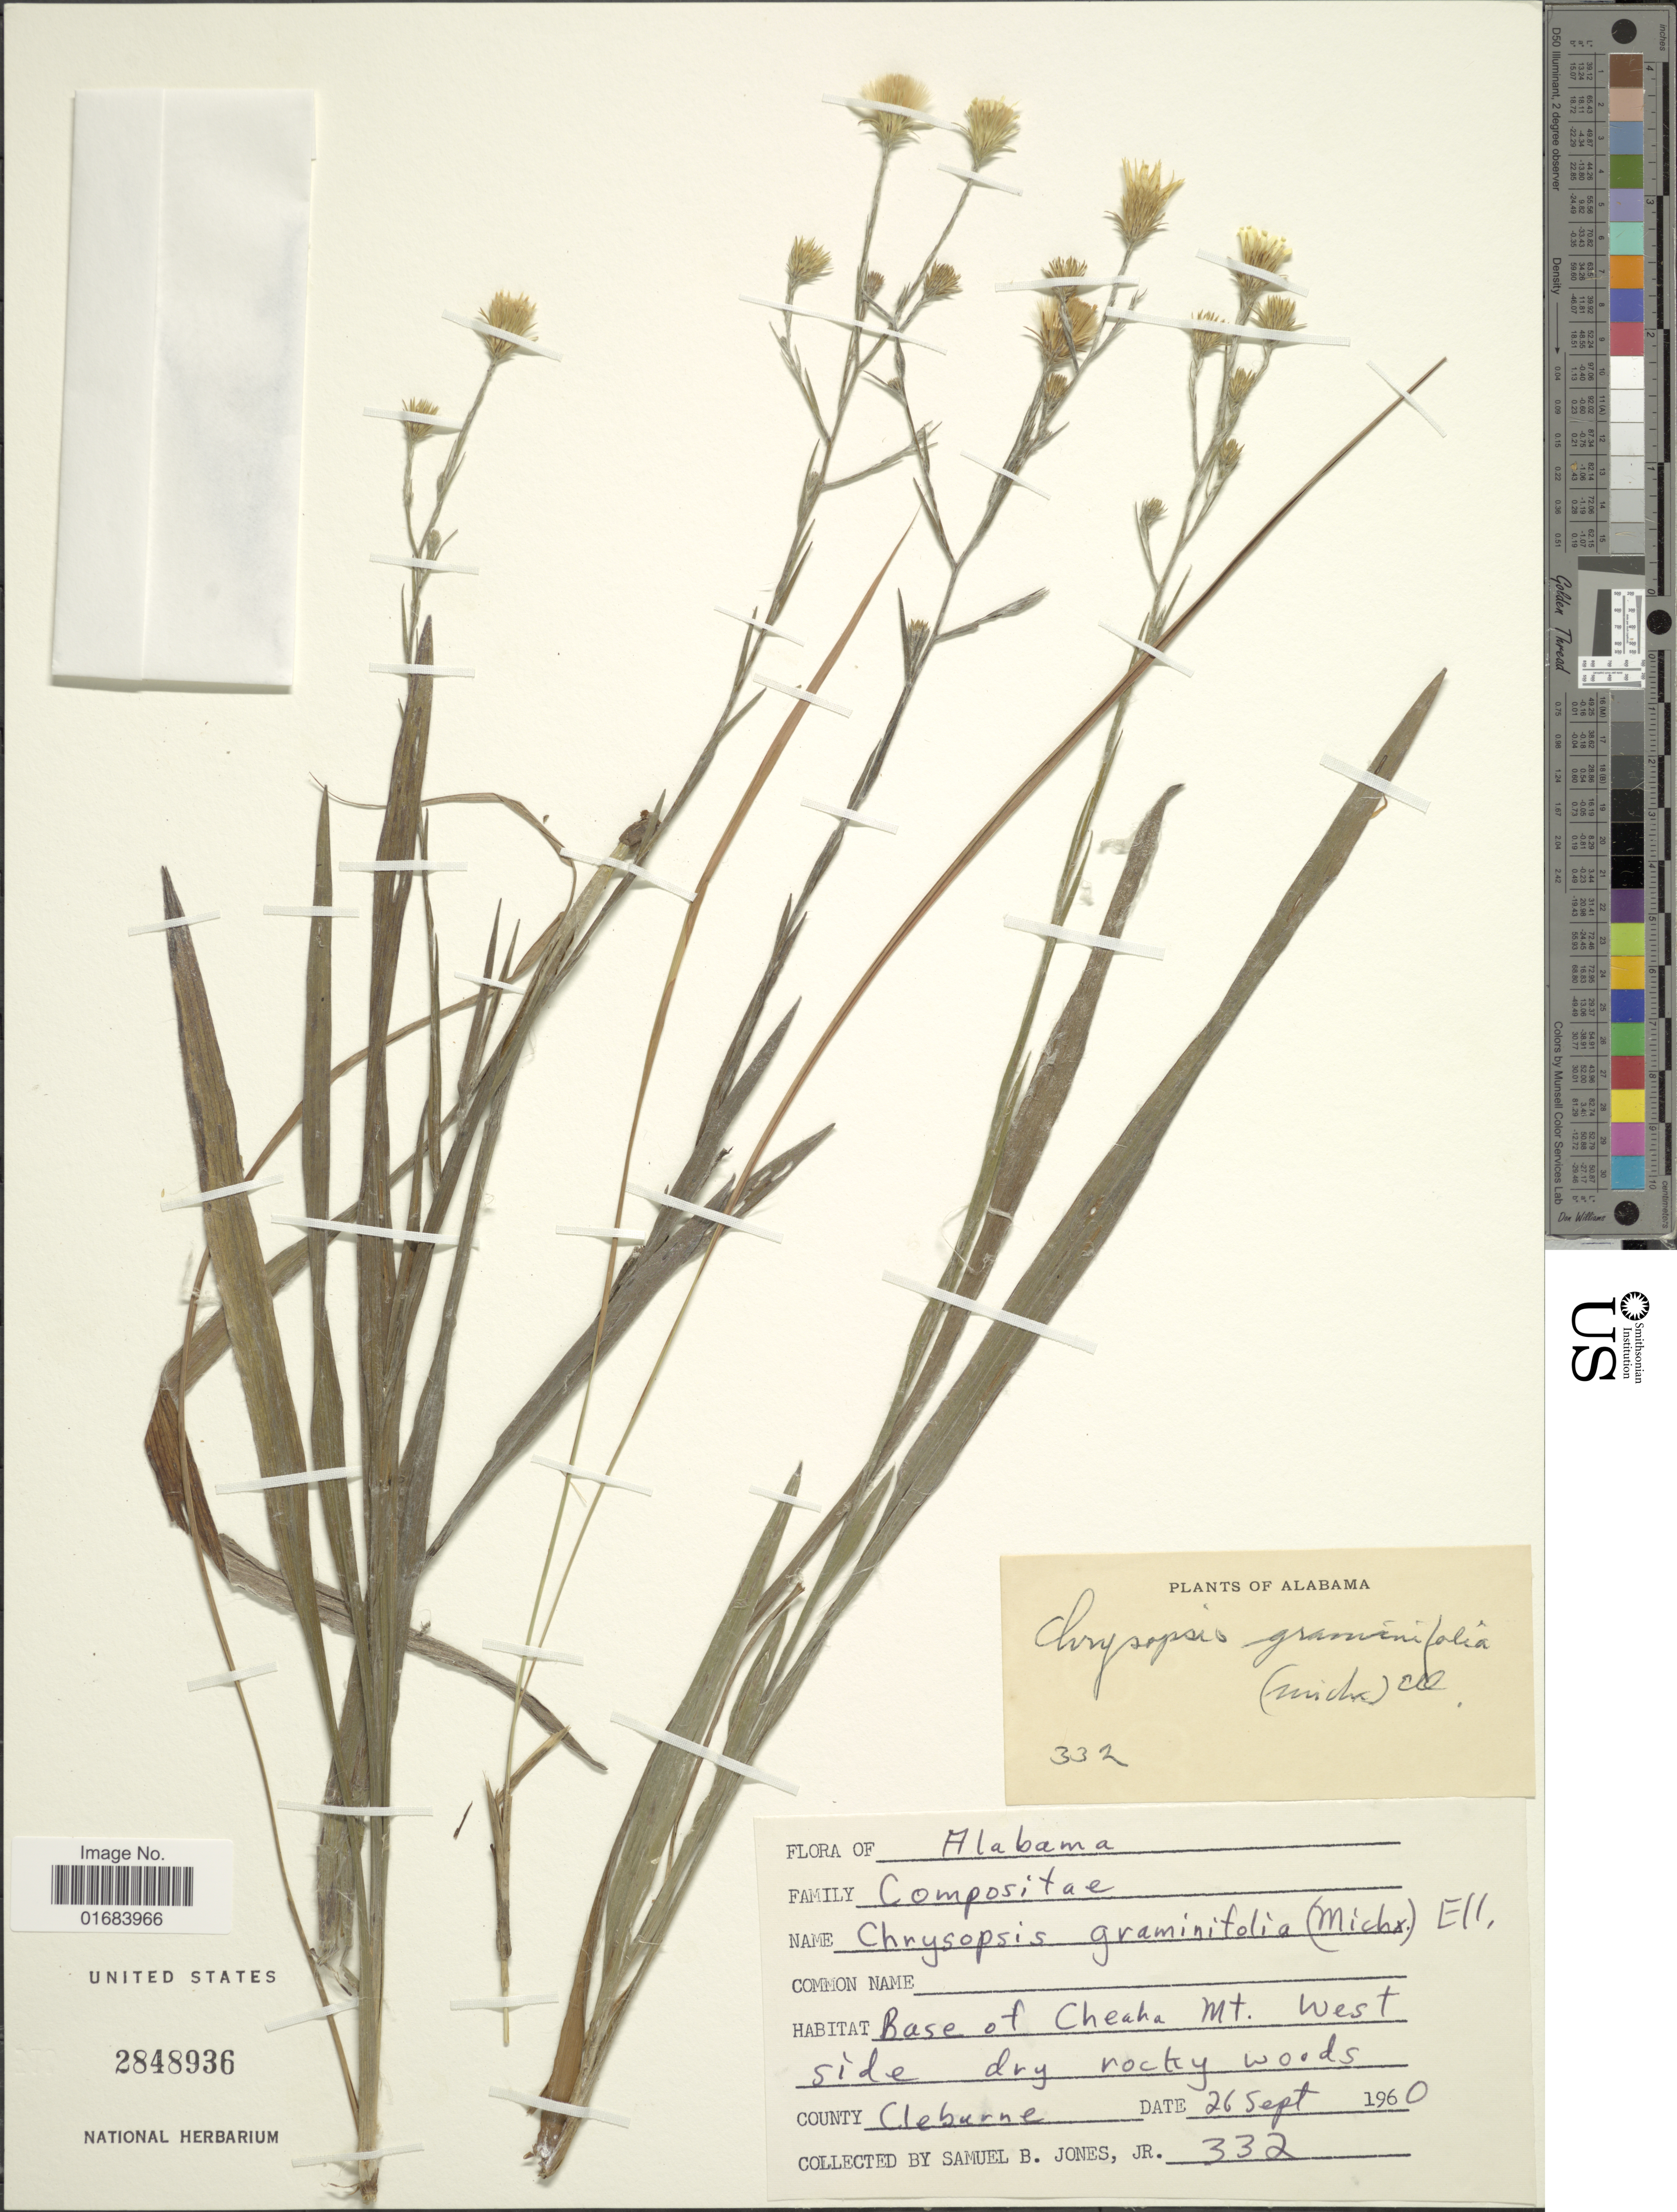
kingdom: Plantae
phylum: Tracheophyta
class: Magnoliopsida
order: Asterales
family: Asteraceae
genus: Pityopsis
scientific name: Pityopsis graminifolia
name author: (Michx.) Nutt.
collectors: S. B. Jones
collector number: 332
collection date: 1960-09-26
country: United States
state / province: Alabama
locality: County Cleburne, base of Cheaha Mt. West side.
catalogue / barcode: US 2848936